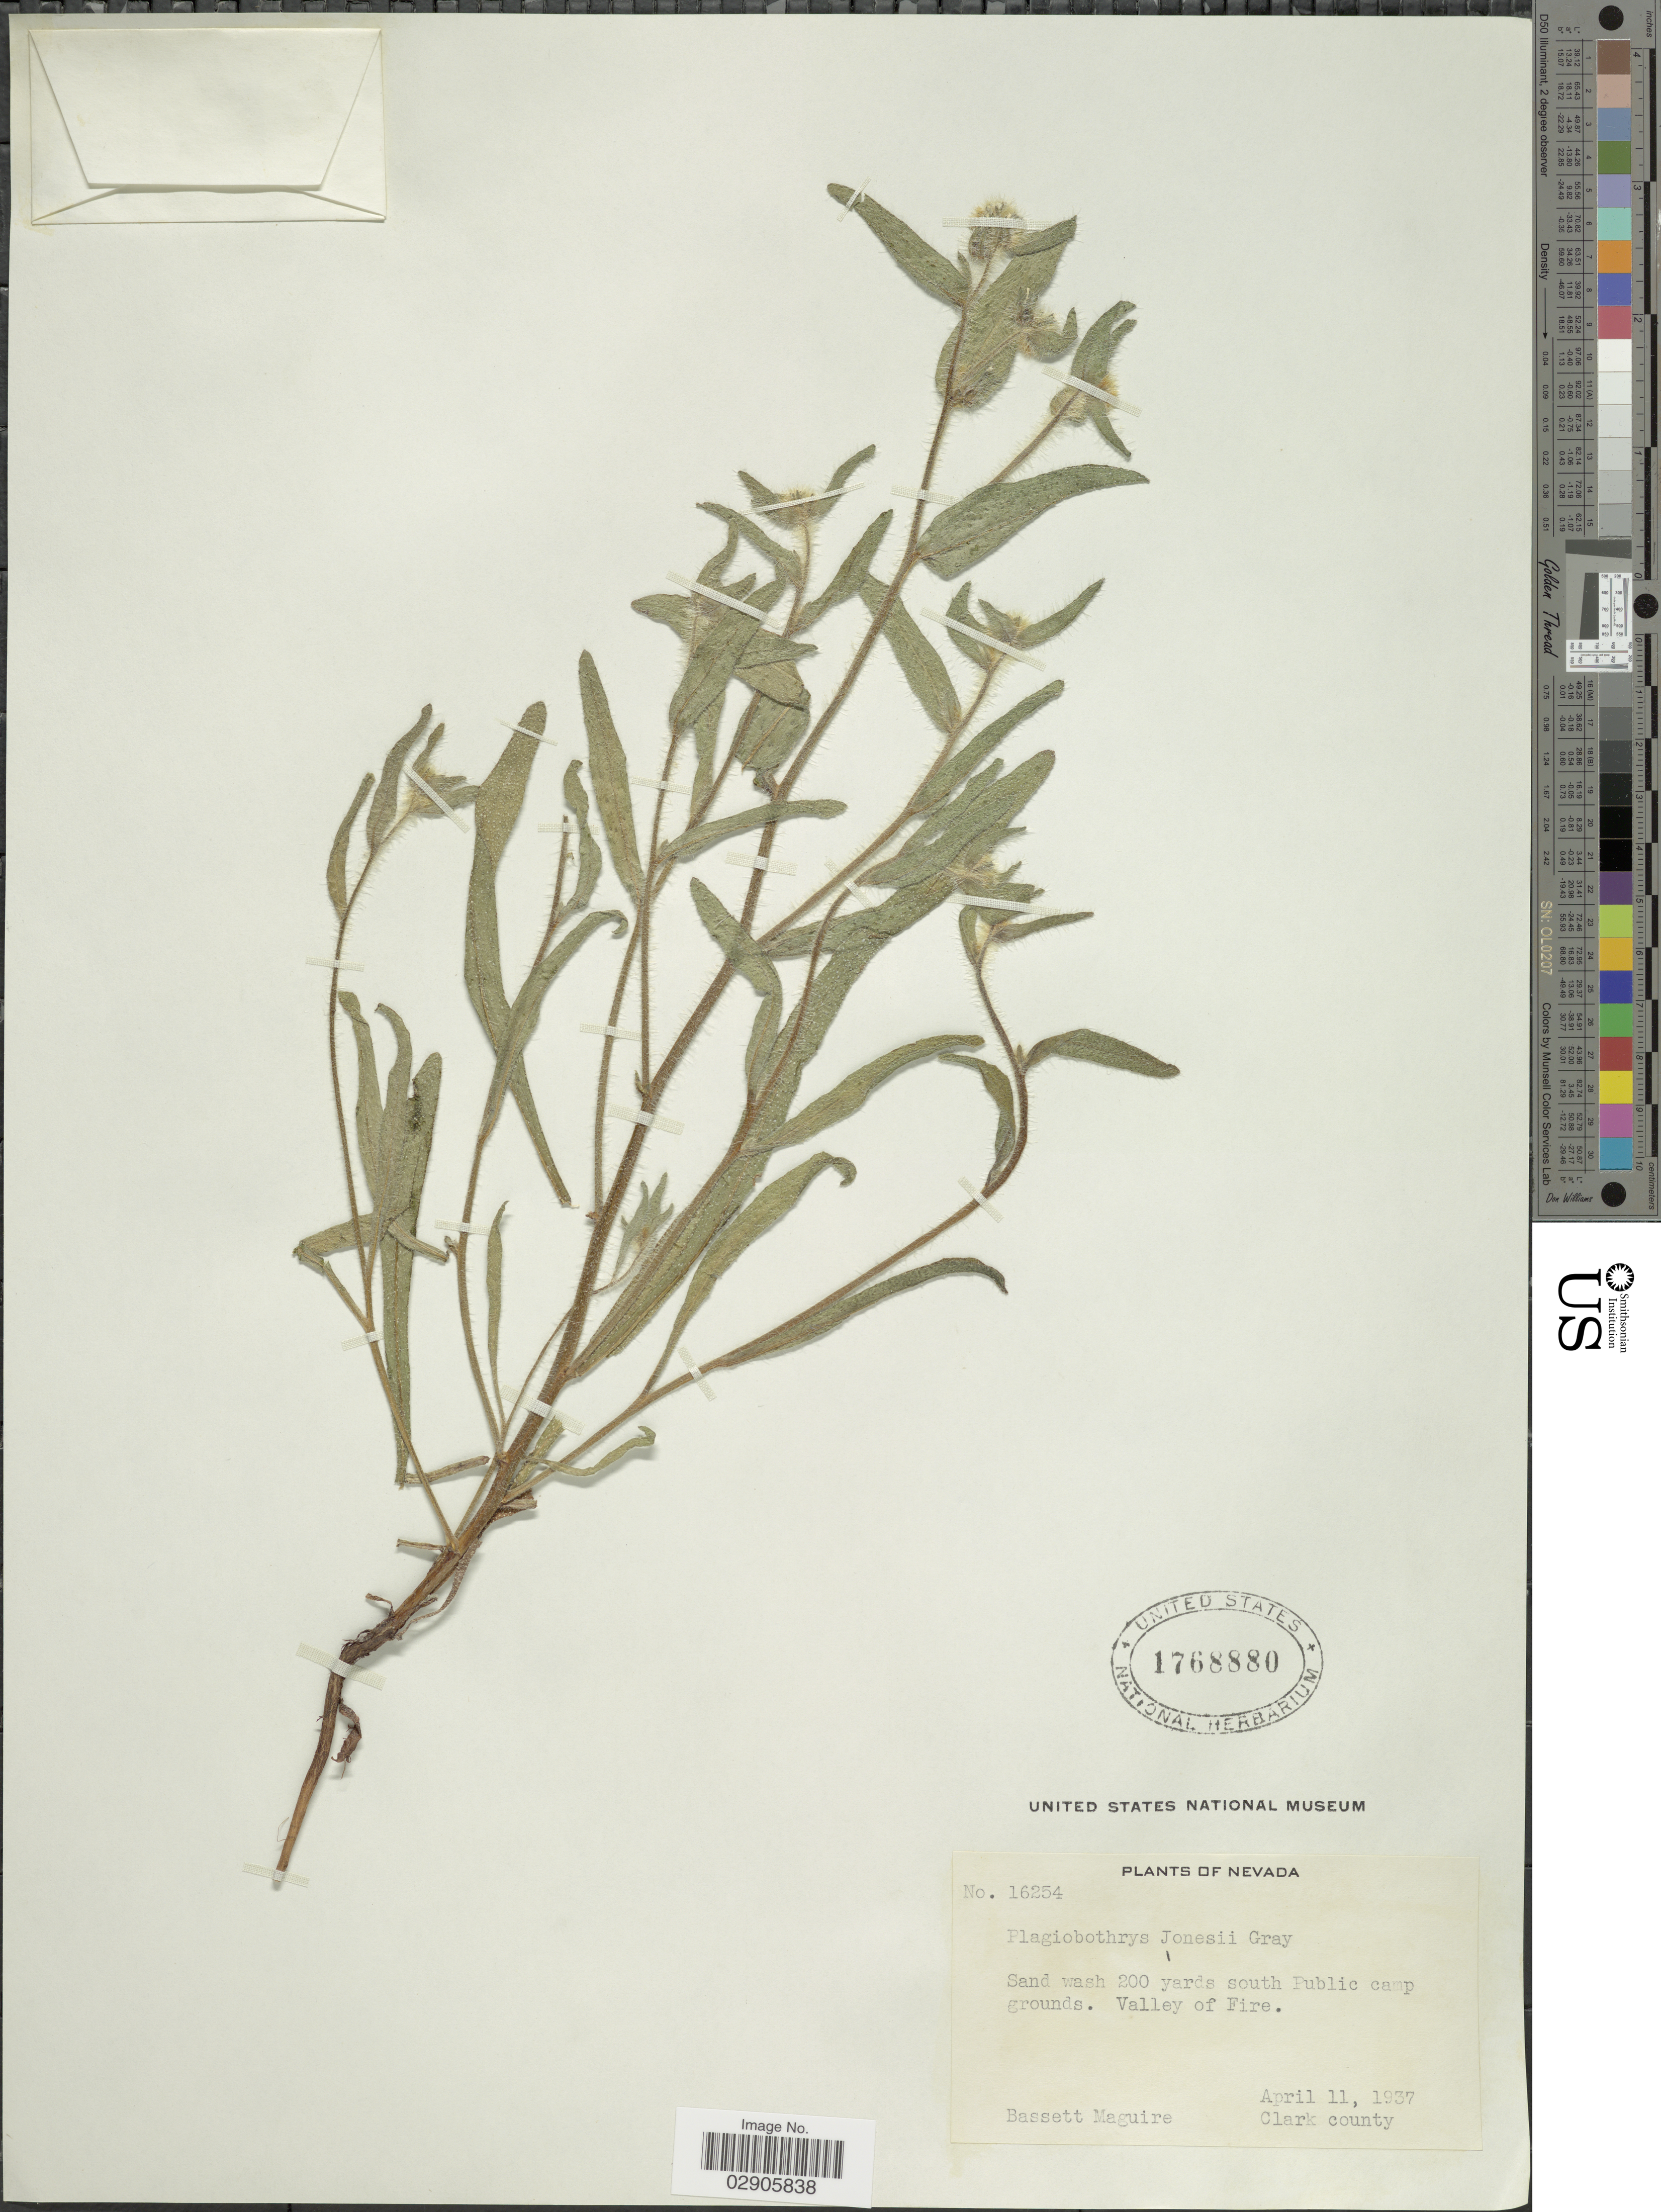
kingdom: Plantae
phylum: Tracheophyta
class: Magnoliopsida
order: Boraginales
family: Boraginaceae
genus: Plagiobothrys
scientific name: Plagiobothrys jonesii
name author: A. Gray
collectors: B. Maguire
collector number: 16254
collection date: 1937-04-11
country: United States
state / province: Nevada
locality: Sand wash 200 yards south Public camp grounds. Valley of Fire. Clark county.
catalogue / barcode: US 1768880